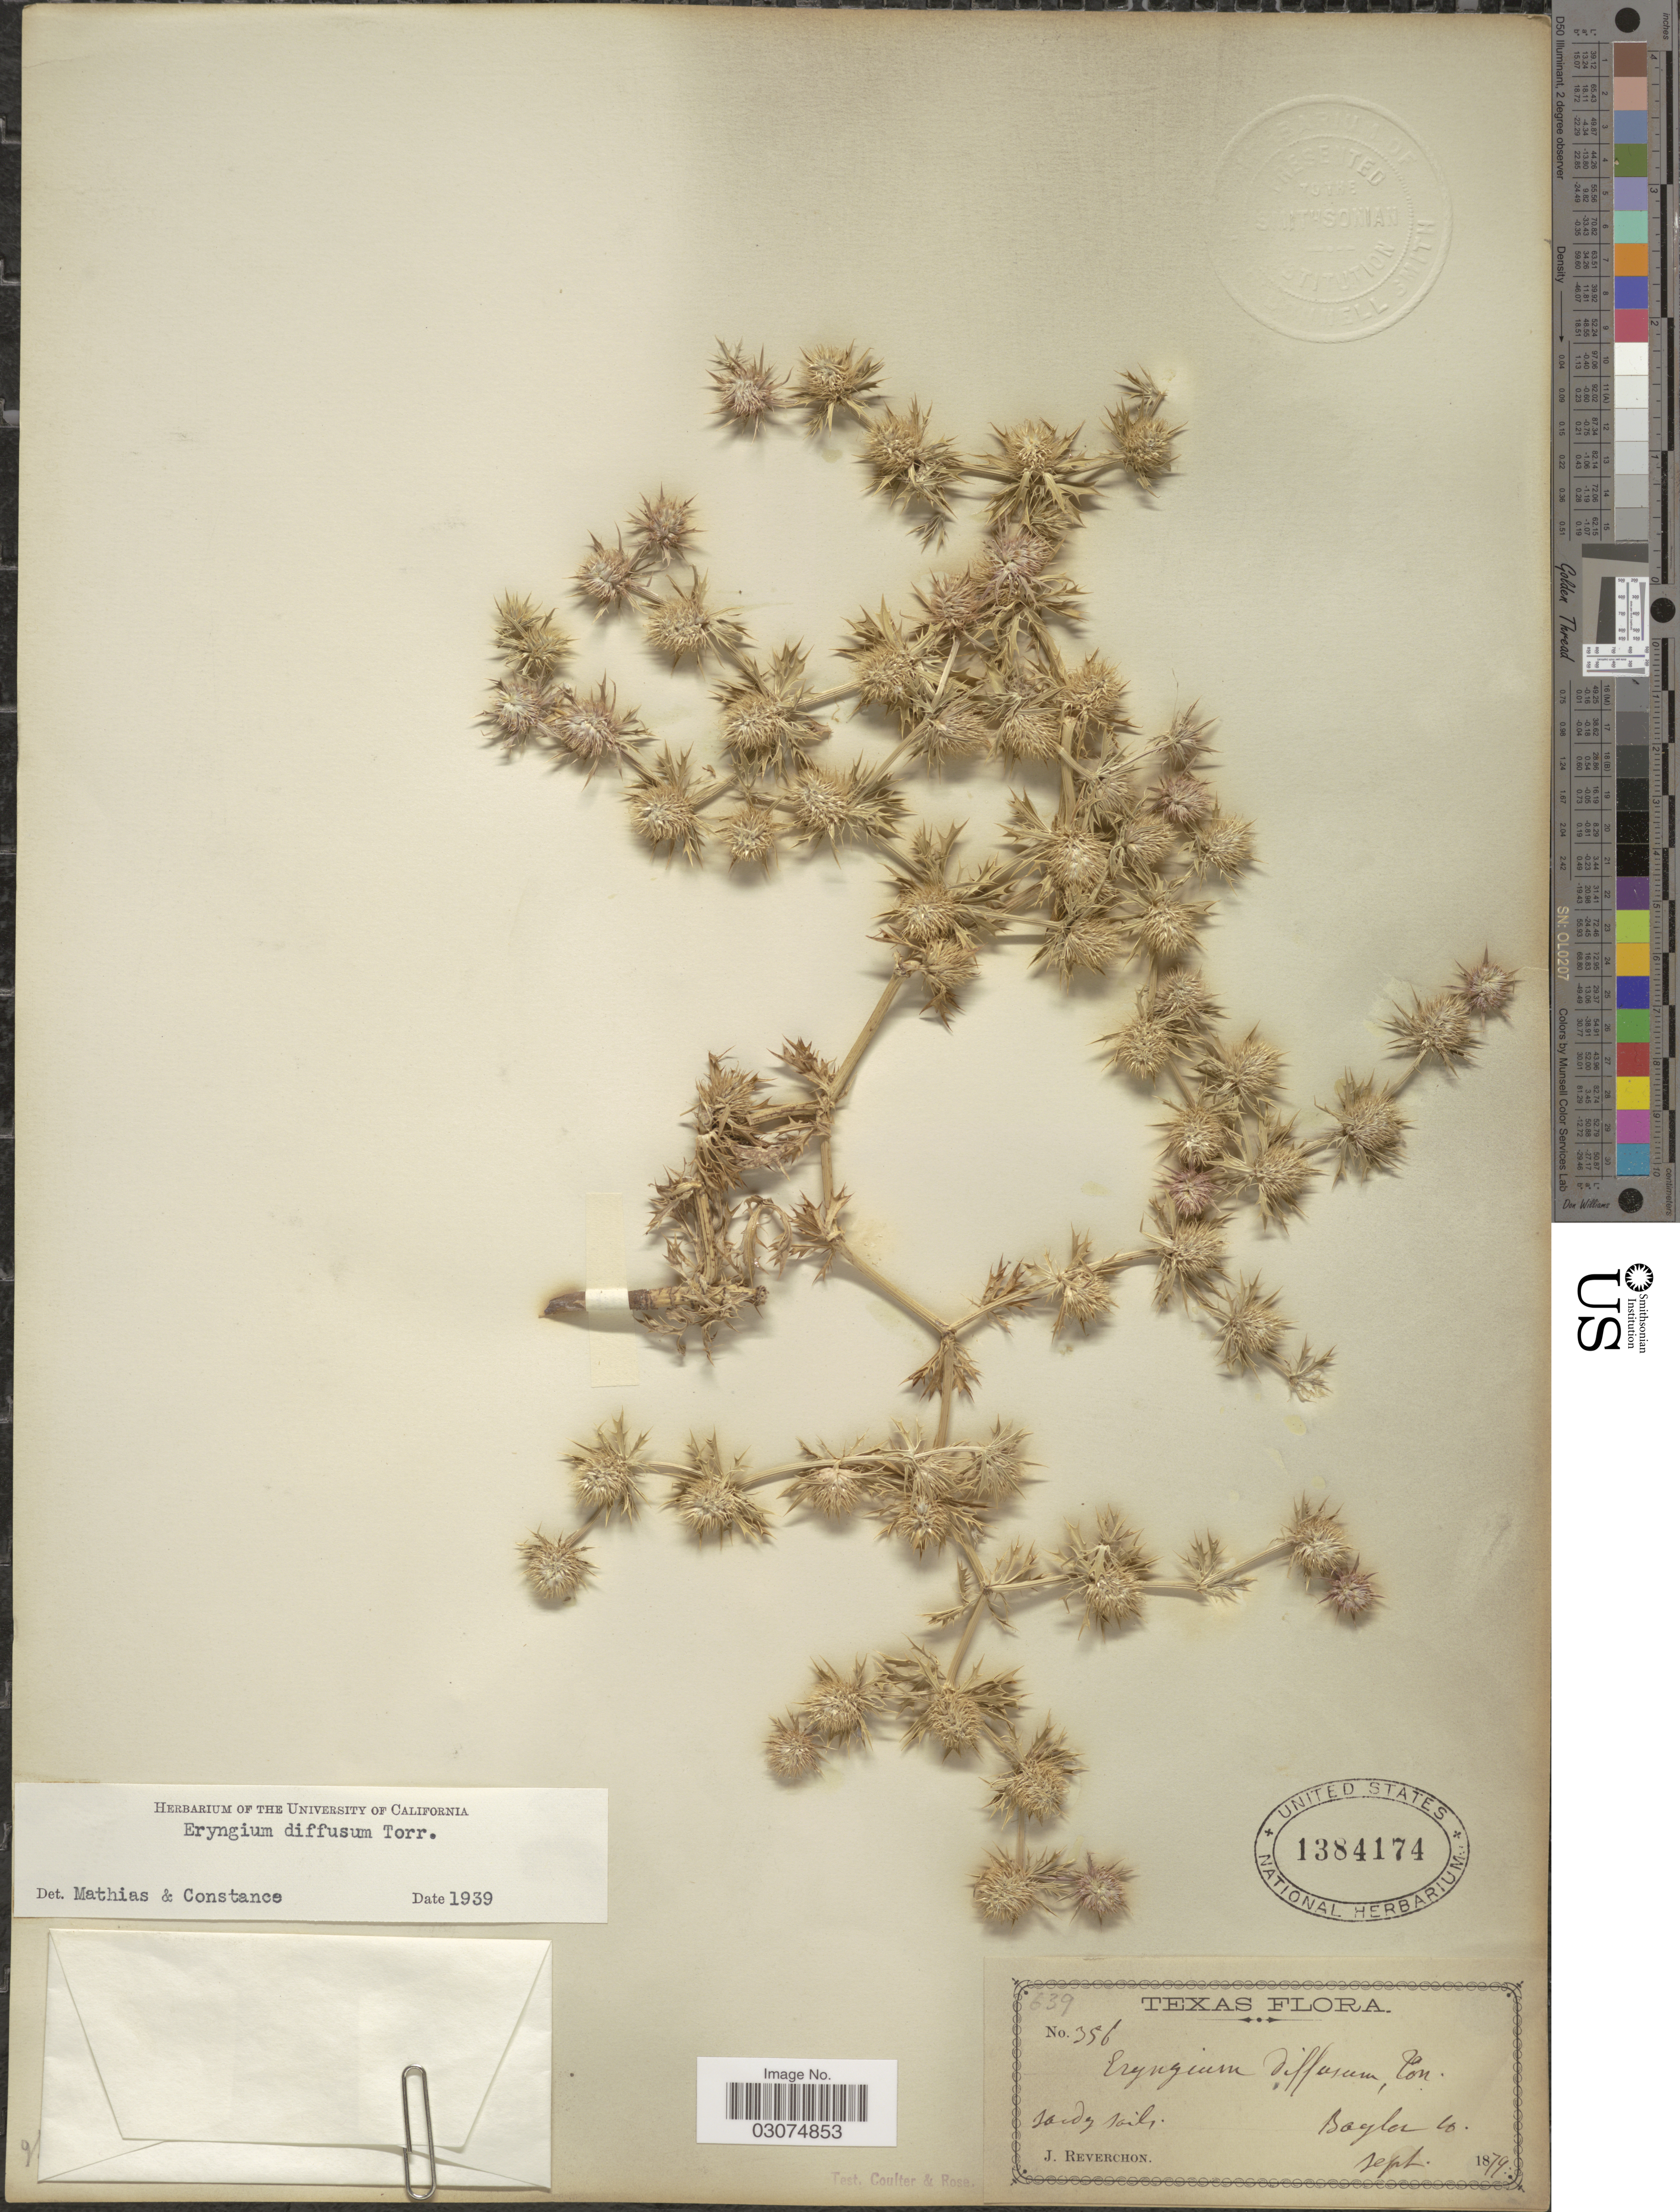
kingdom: Plantae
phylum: Tracheophyta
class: Magnoliopsida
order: Apiales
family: Apiaceae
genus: Eryngium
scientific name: Eryngium diffusum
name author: Torr.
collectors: J. Reverchon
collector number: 356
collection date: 1879-09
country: United States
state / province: Texas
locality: Baylor Co.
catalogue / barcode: US 1384174